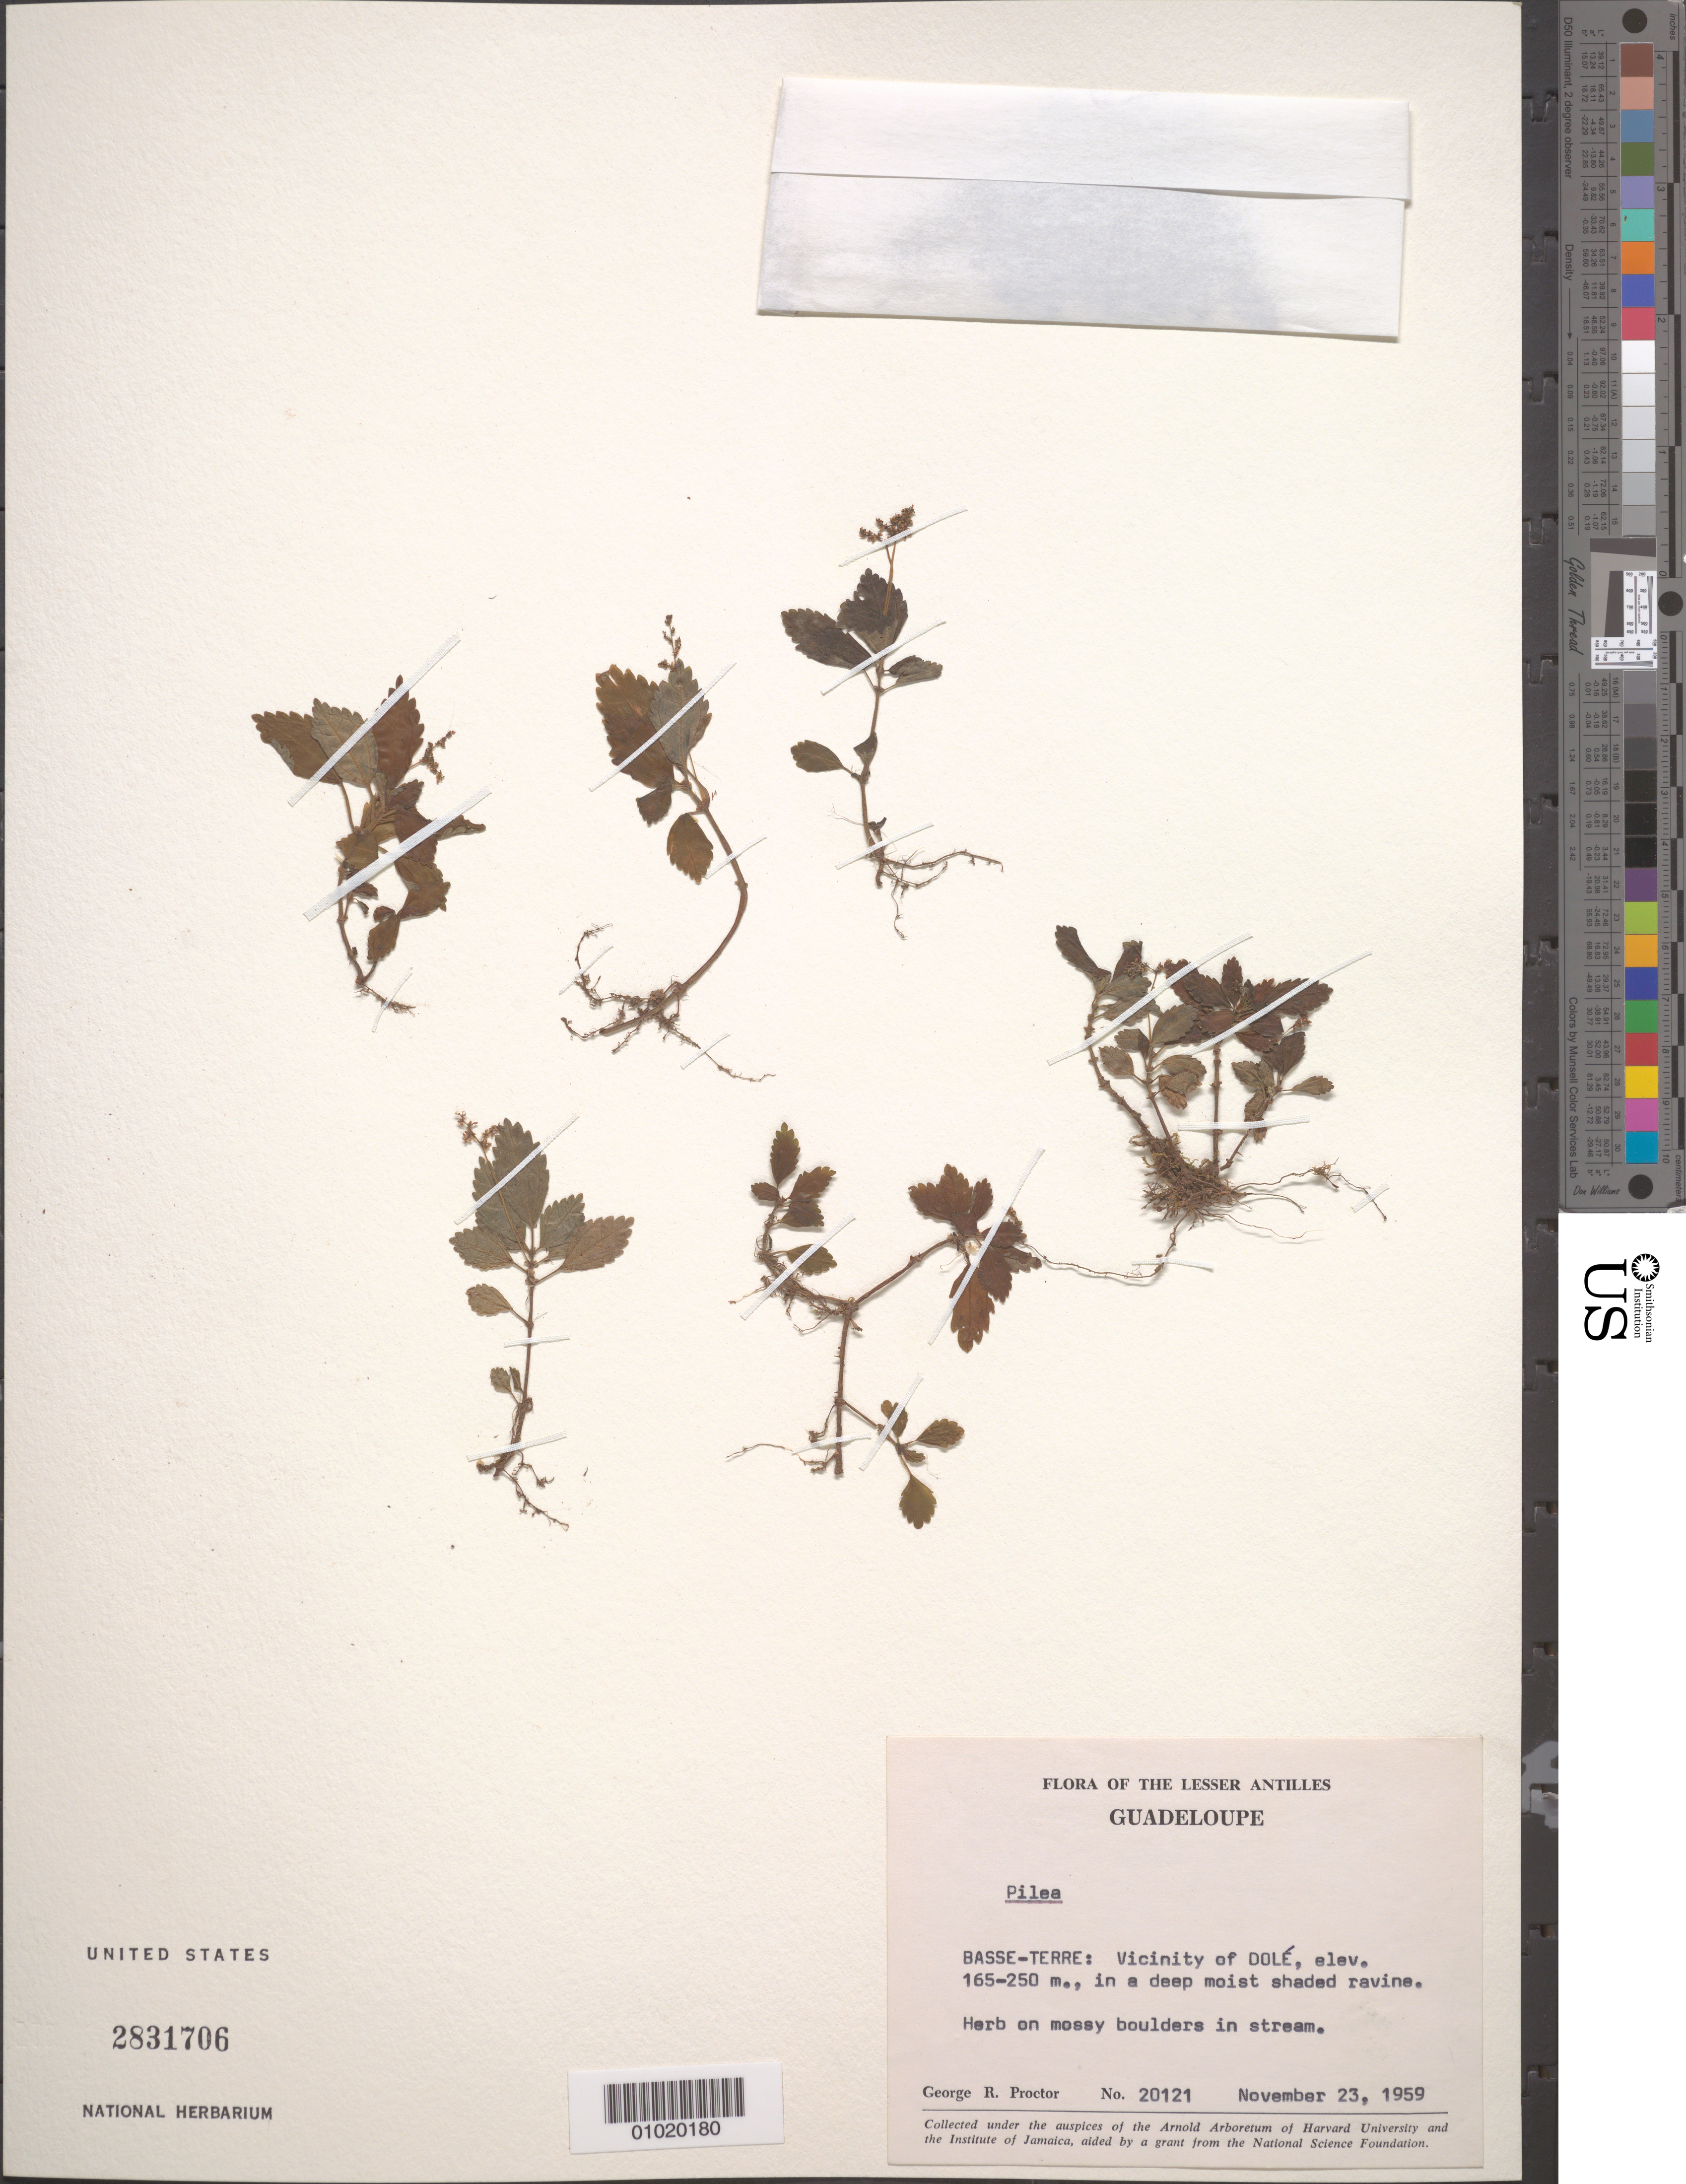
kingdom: Plantae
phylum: Tracheophyta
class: Magnoliopsida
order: Rosales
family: Urticaceae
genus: Pilea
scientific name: Pilea sp.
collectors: G. R. Proctor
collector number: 20121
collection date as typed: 23 Nov 1959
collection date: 1959-11-23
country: Guadeloupe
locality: Vicinity of Dole. Found in a deep moist shaded ravine.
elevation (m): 165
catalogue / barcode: US 2831706